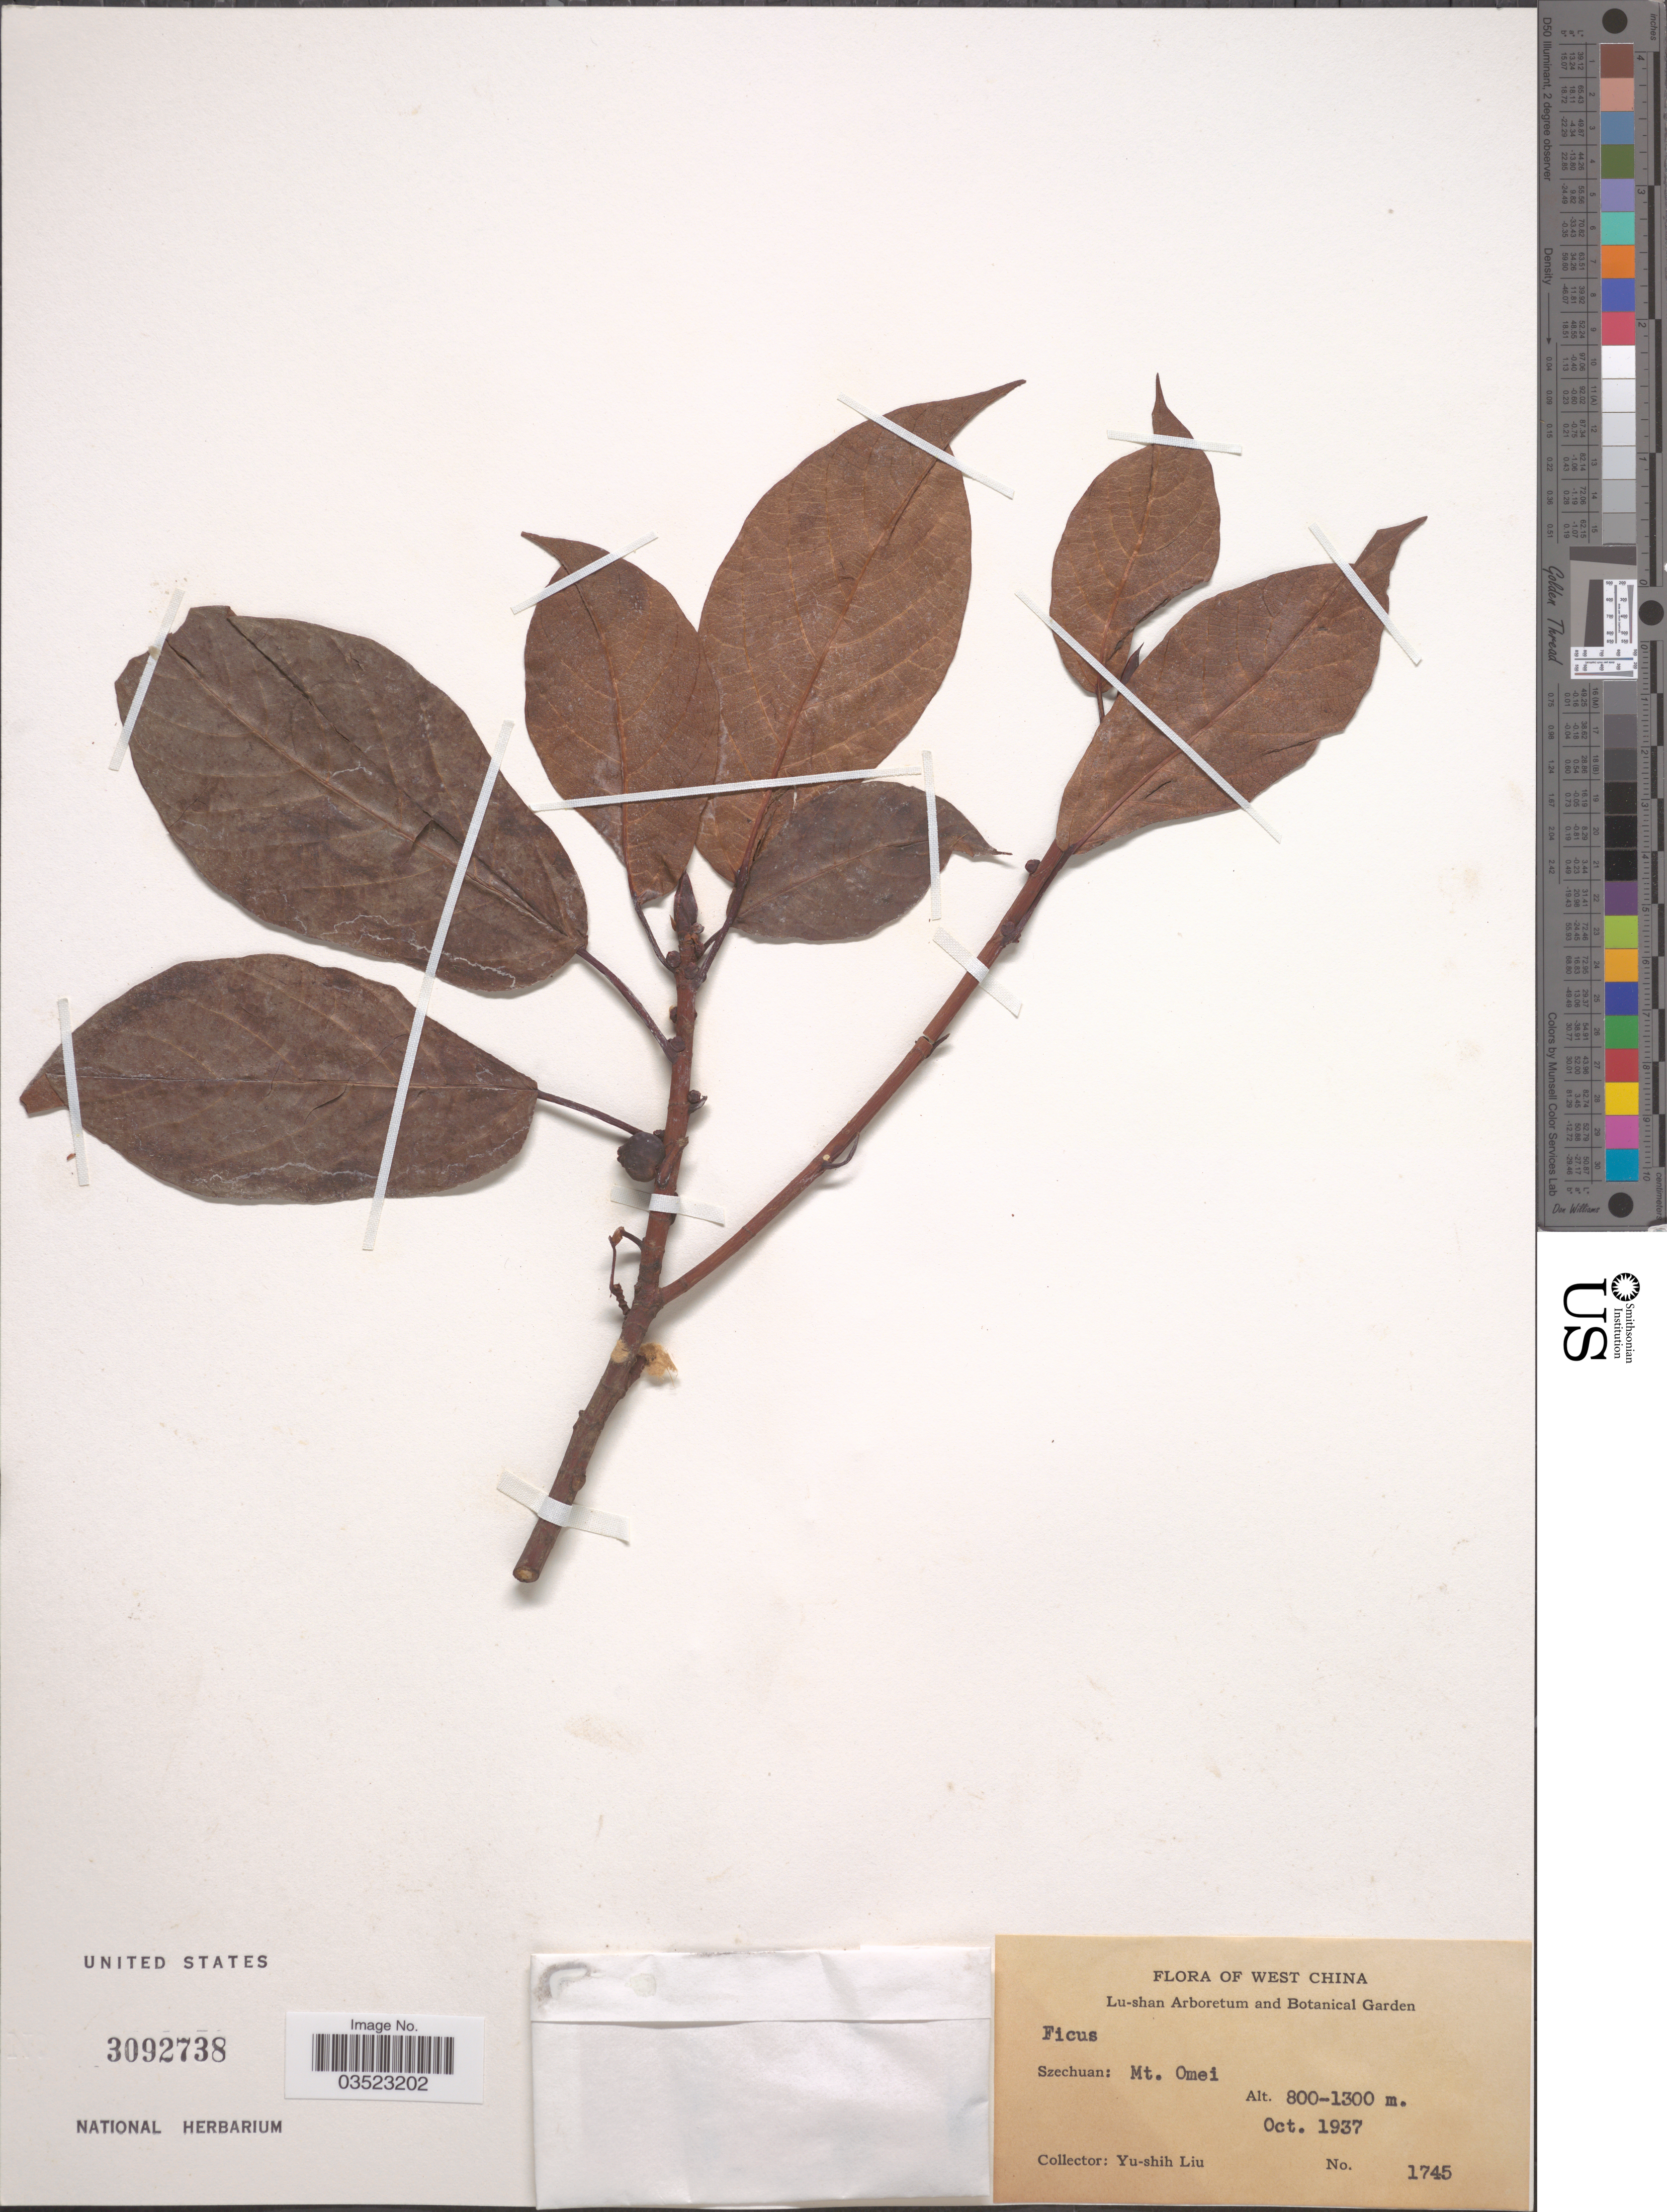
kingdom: Plantae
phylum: Tracheophyta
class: Magnoliopsida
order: Rosales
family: Moraceae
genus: Ficus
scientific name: Ficus sp.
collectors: Y.-S. Liu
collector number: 1745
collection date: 1937-10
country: China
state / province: Sichuan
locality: West China. Szechuan: Mt. Omei.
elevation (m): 800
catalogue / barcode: US 3092738